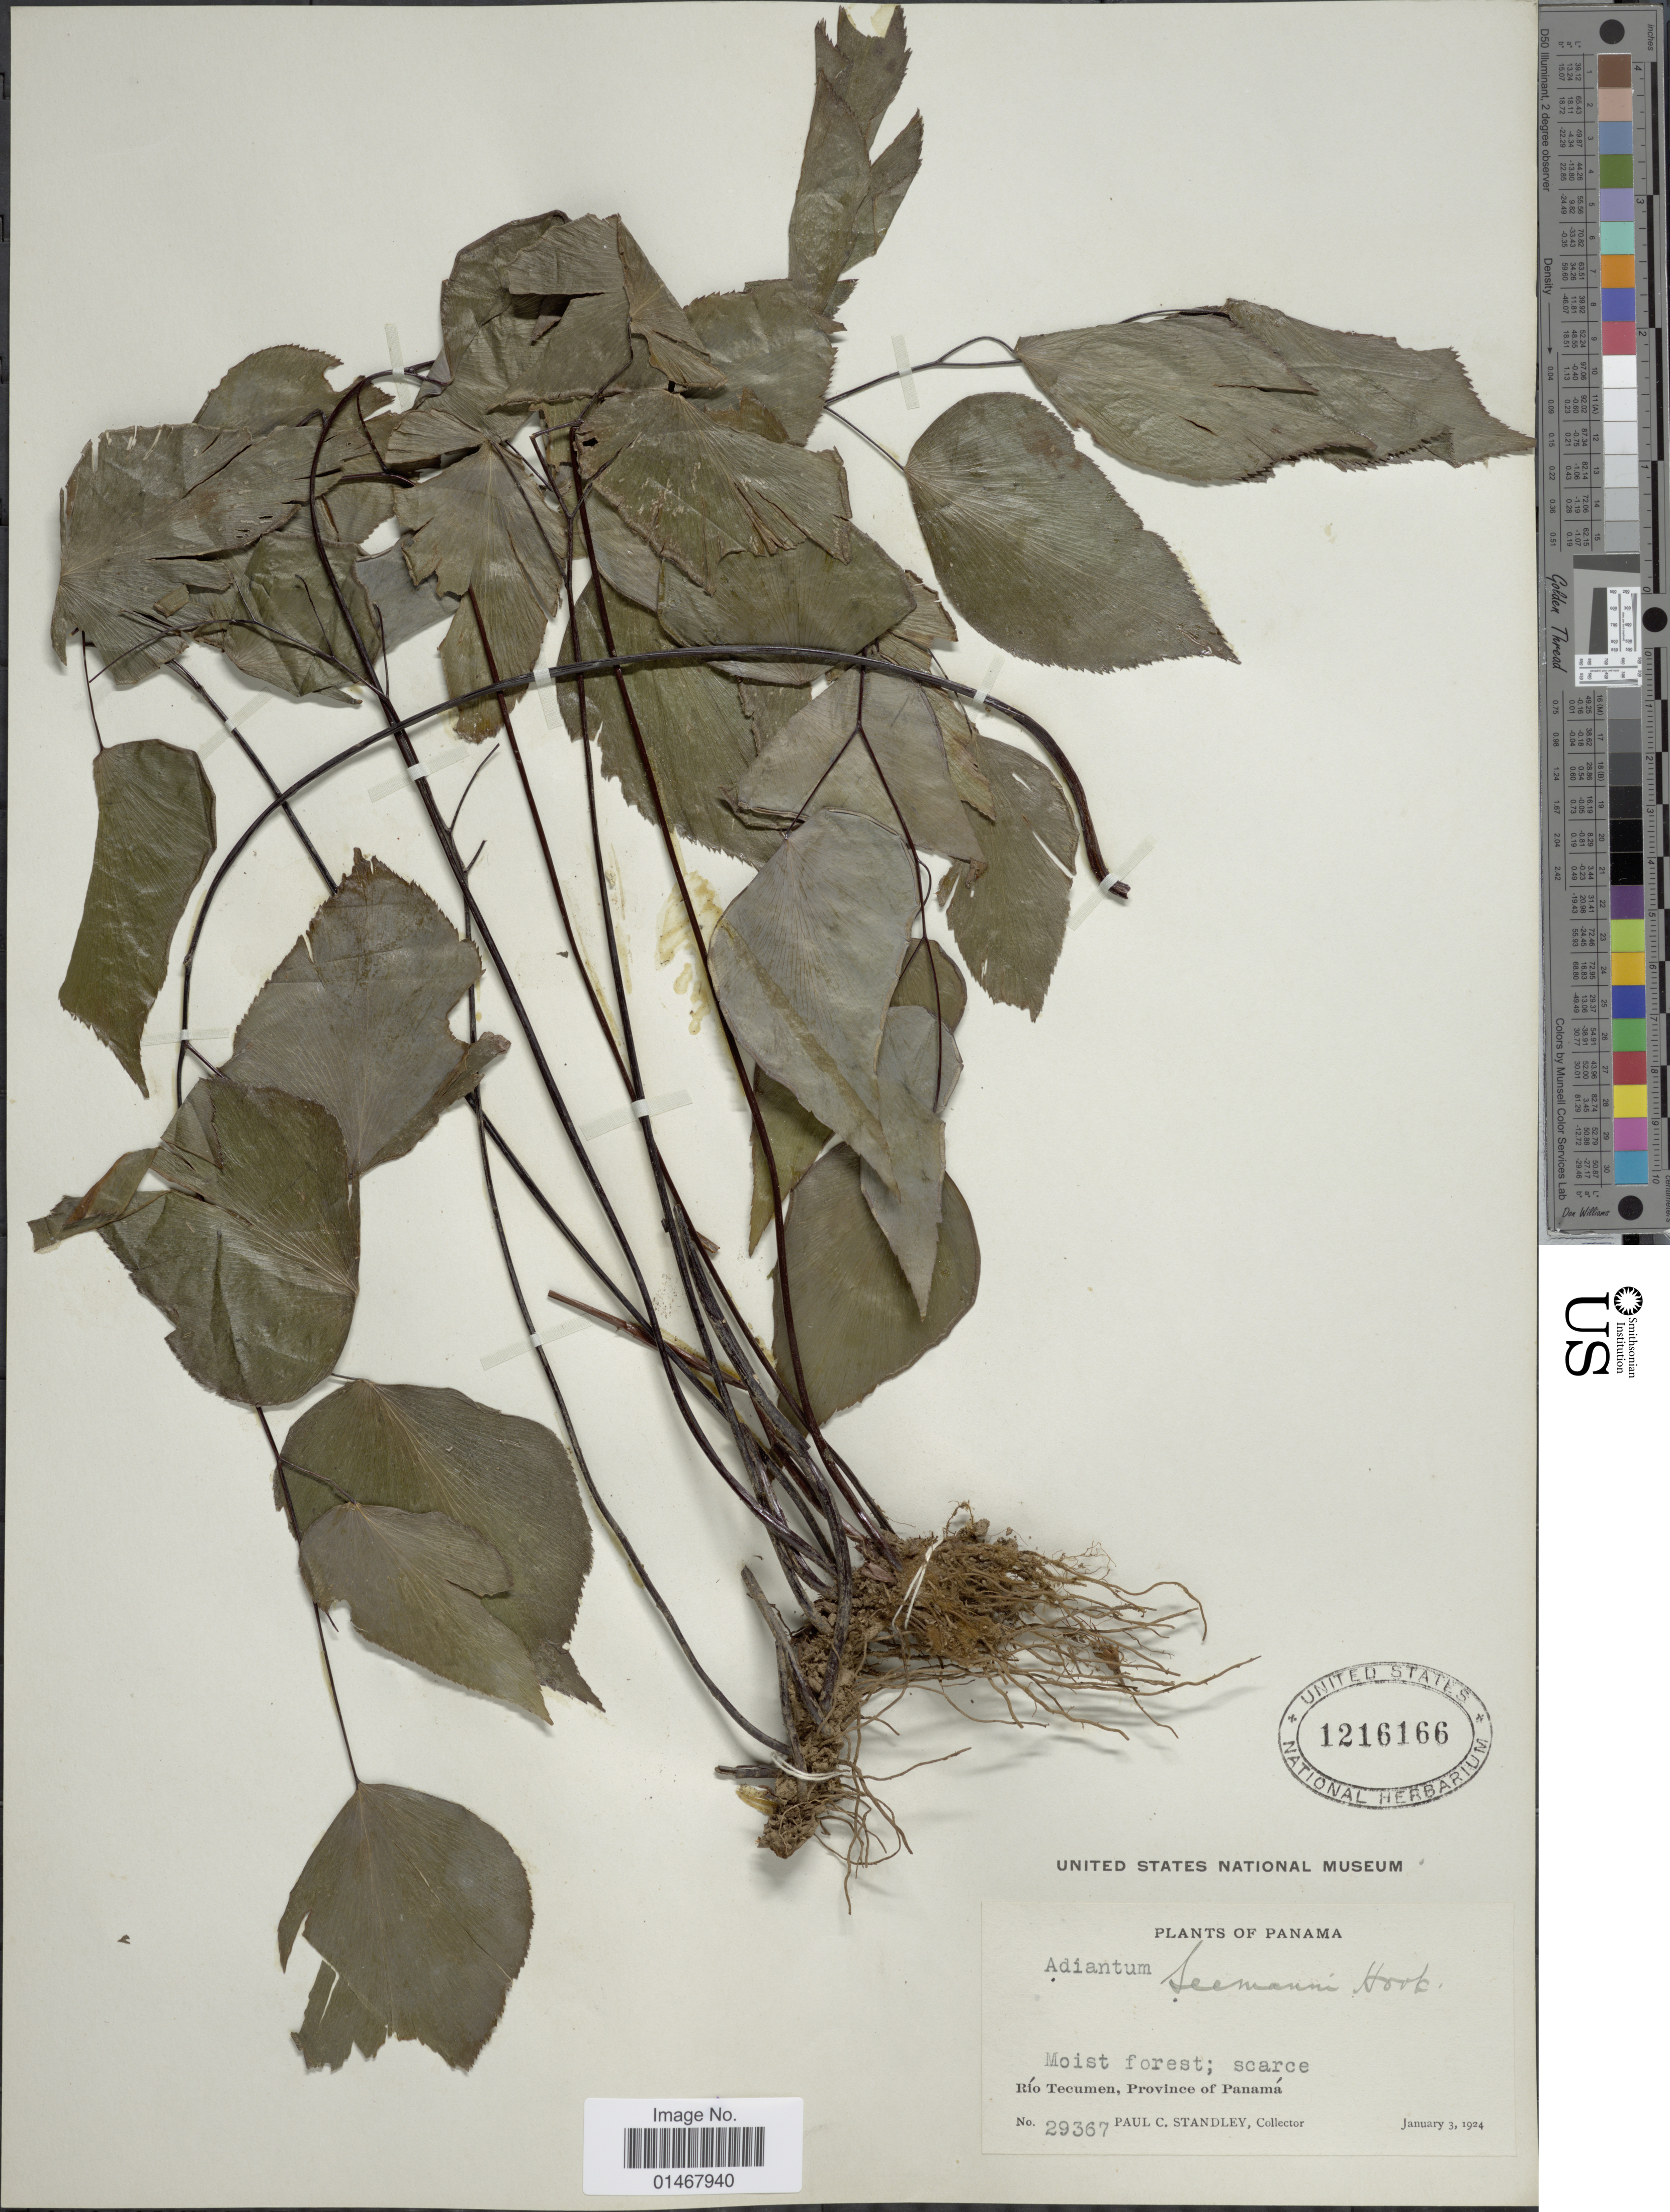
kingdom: Plantae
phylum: Tracheophyta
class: Polypodiopsida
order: Polypodiales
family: Pteridaceae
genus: Adiantum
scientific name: Adiantum seemannii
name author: Hook.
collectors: P. C. Standley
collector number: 29367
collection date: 1924-01-03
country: Panama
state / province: Panamá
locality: Río Tecumen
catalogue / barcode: US 1216166